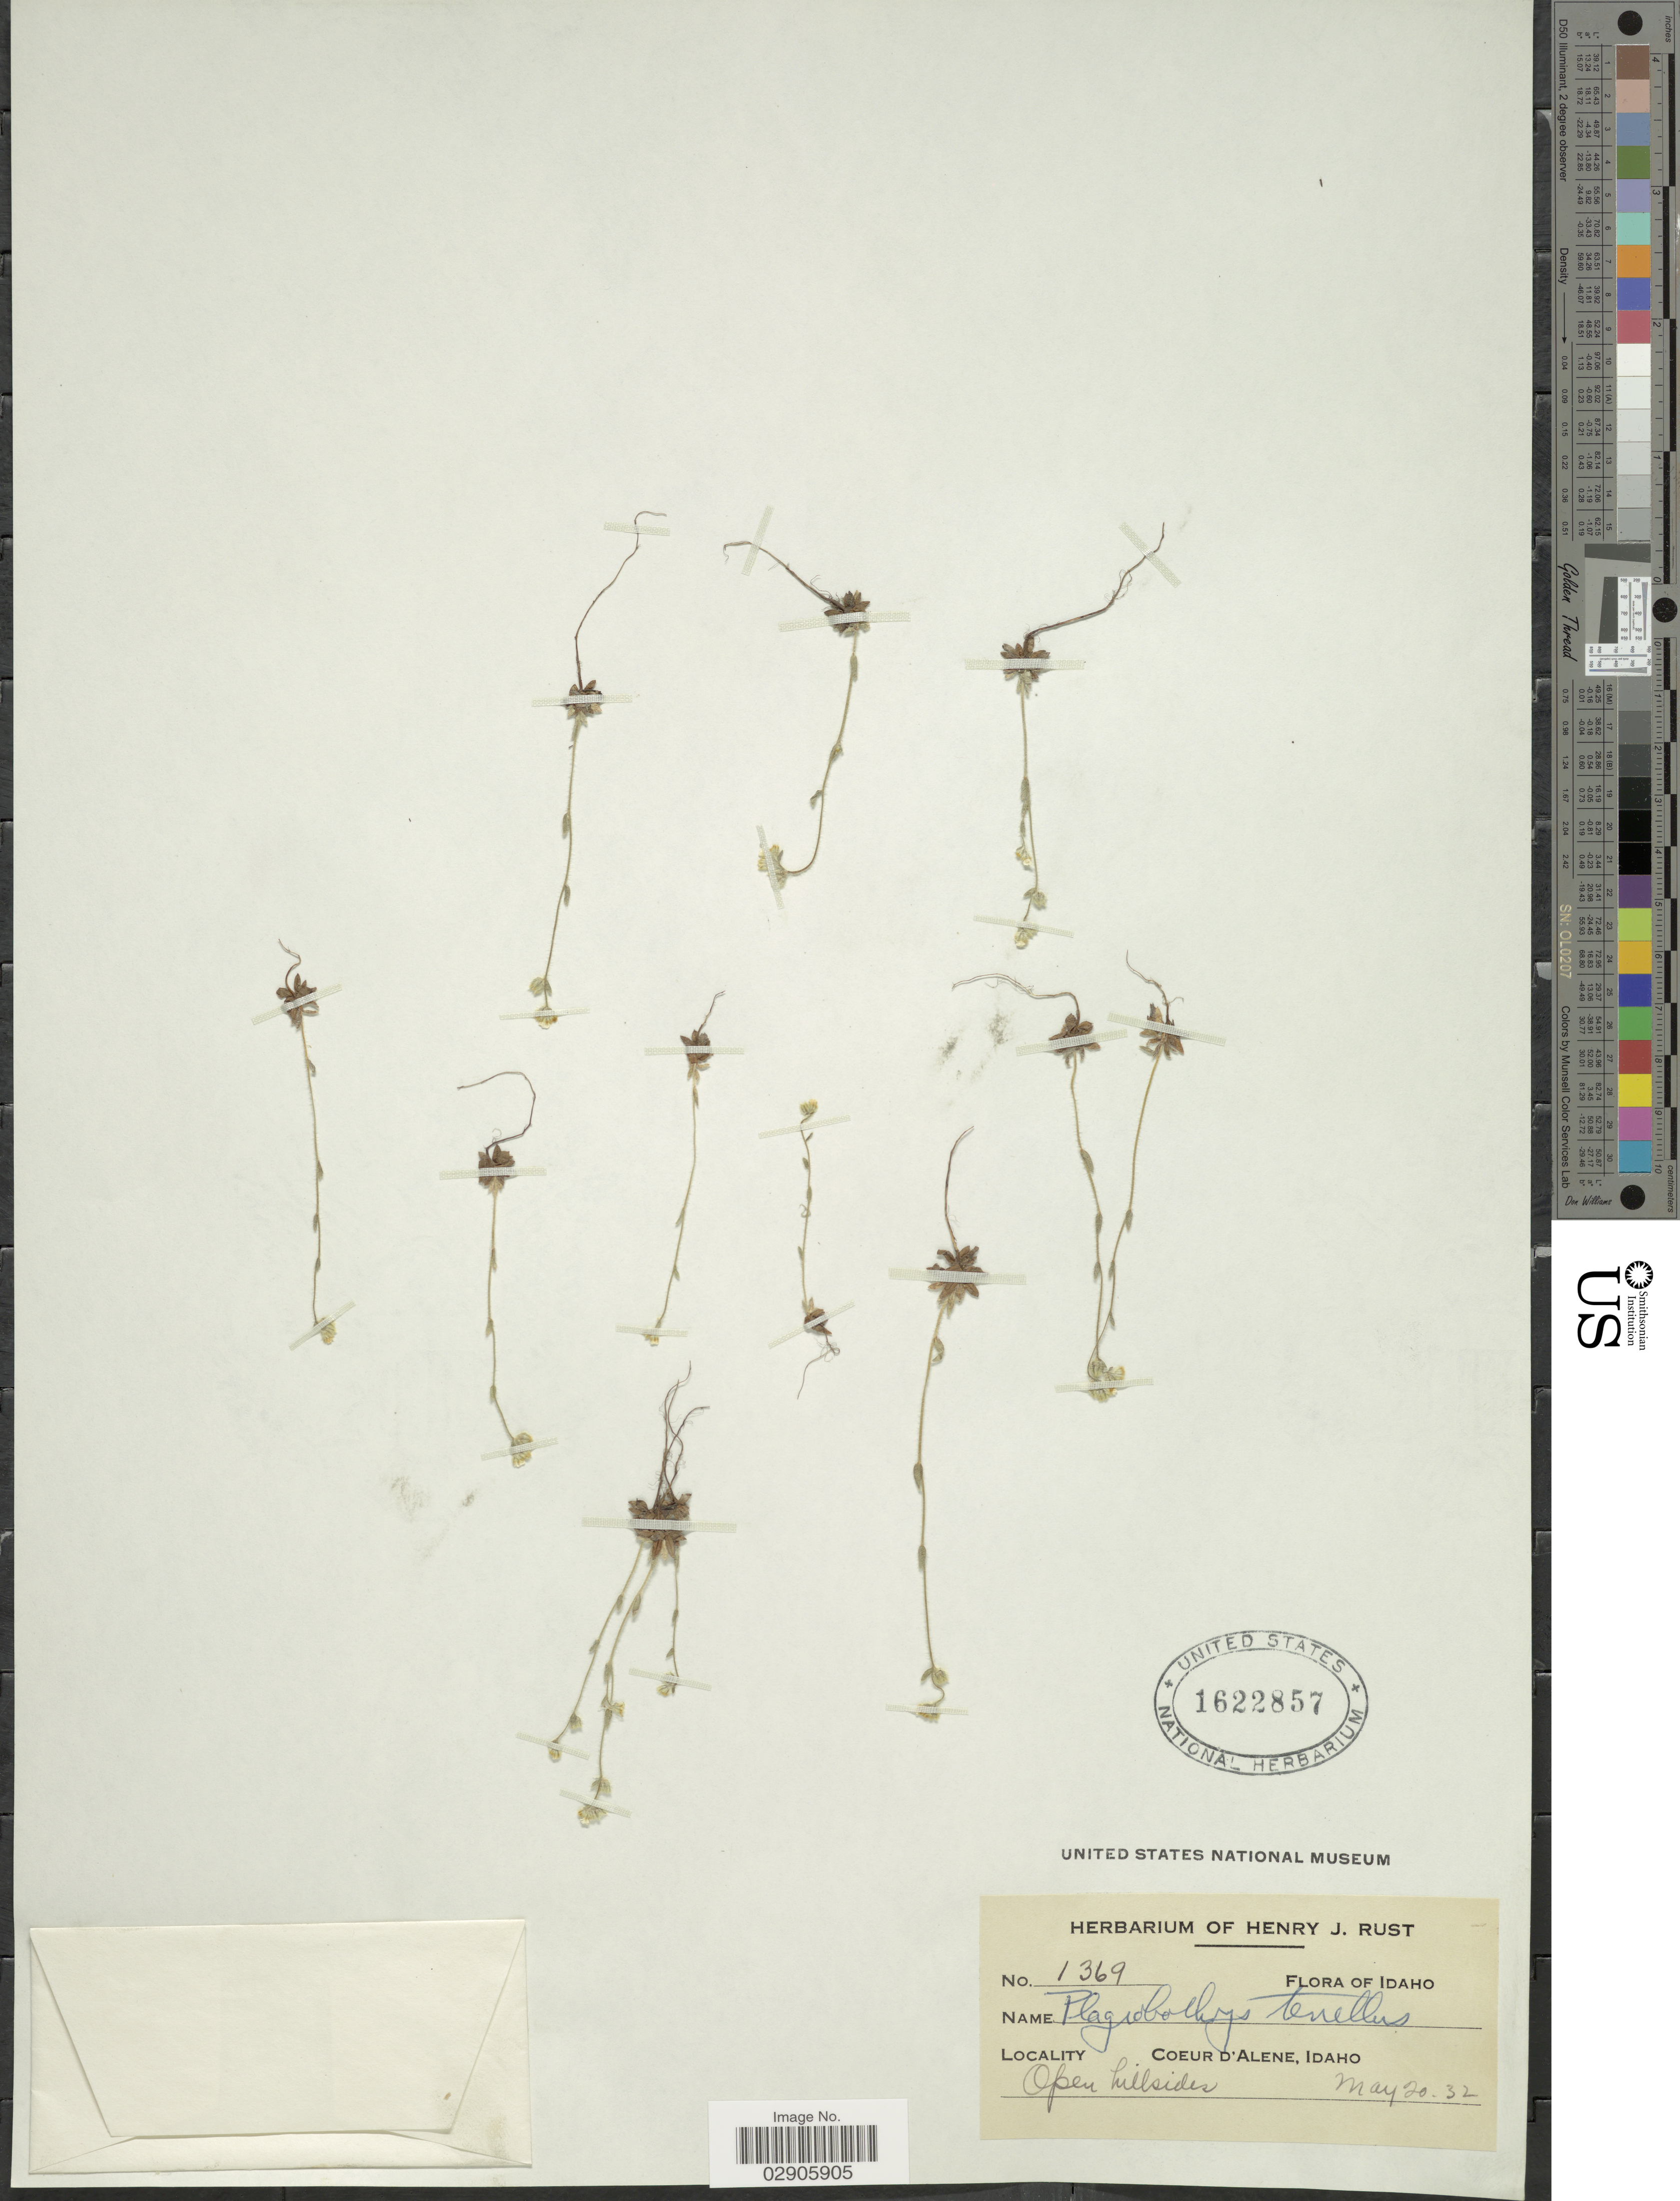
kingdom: Plantae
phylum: Tracheophyta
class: Magnoliopsida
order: Boraginales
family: Boraginaceae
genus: Plagiobothrys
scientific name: Plagiobothrys tenellus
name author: (Nutt.) A. Gray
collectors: ex herb. Henry J. Rust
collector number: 1369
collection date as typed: Transcribed d/m/y: 20/5/32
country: United States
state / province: Idaho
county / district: Kootenai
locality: Coeur d'Alene.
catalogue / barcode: US 1622857